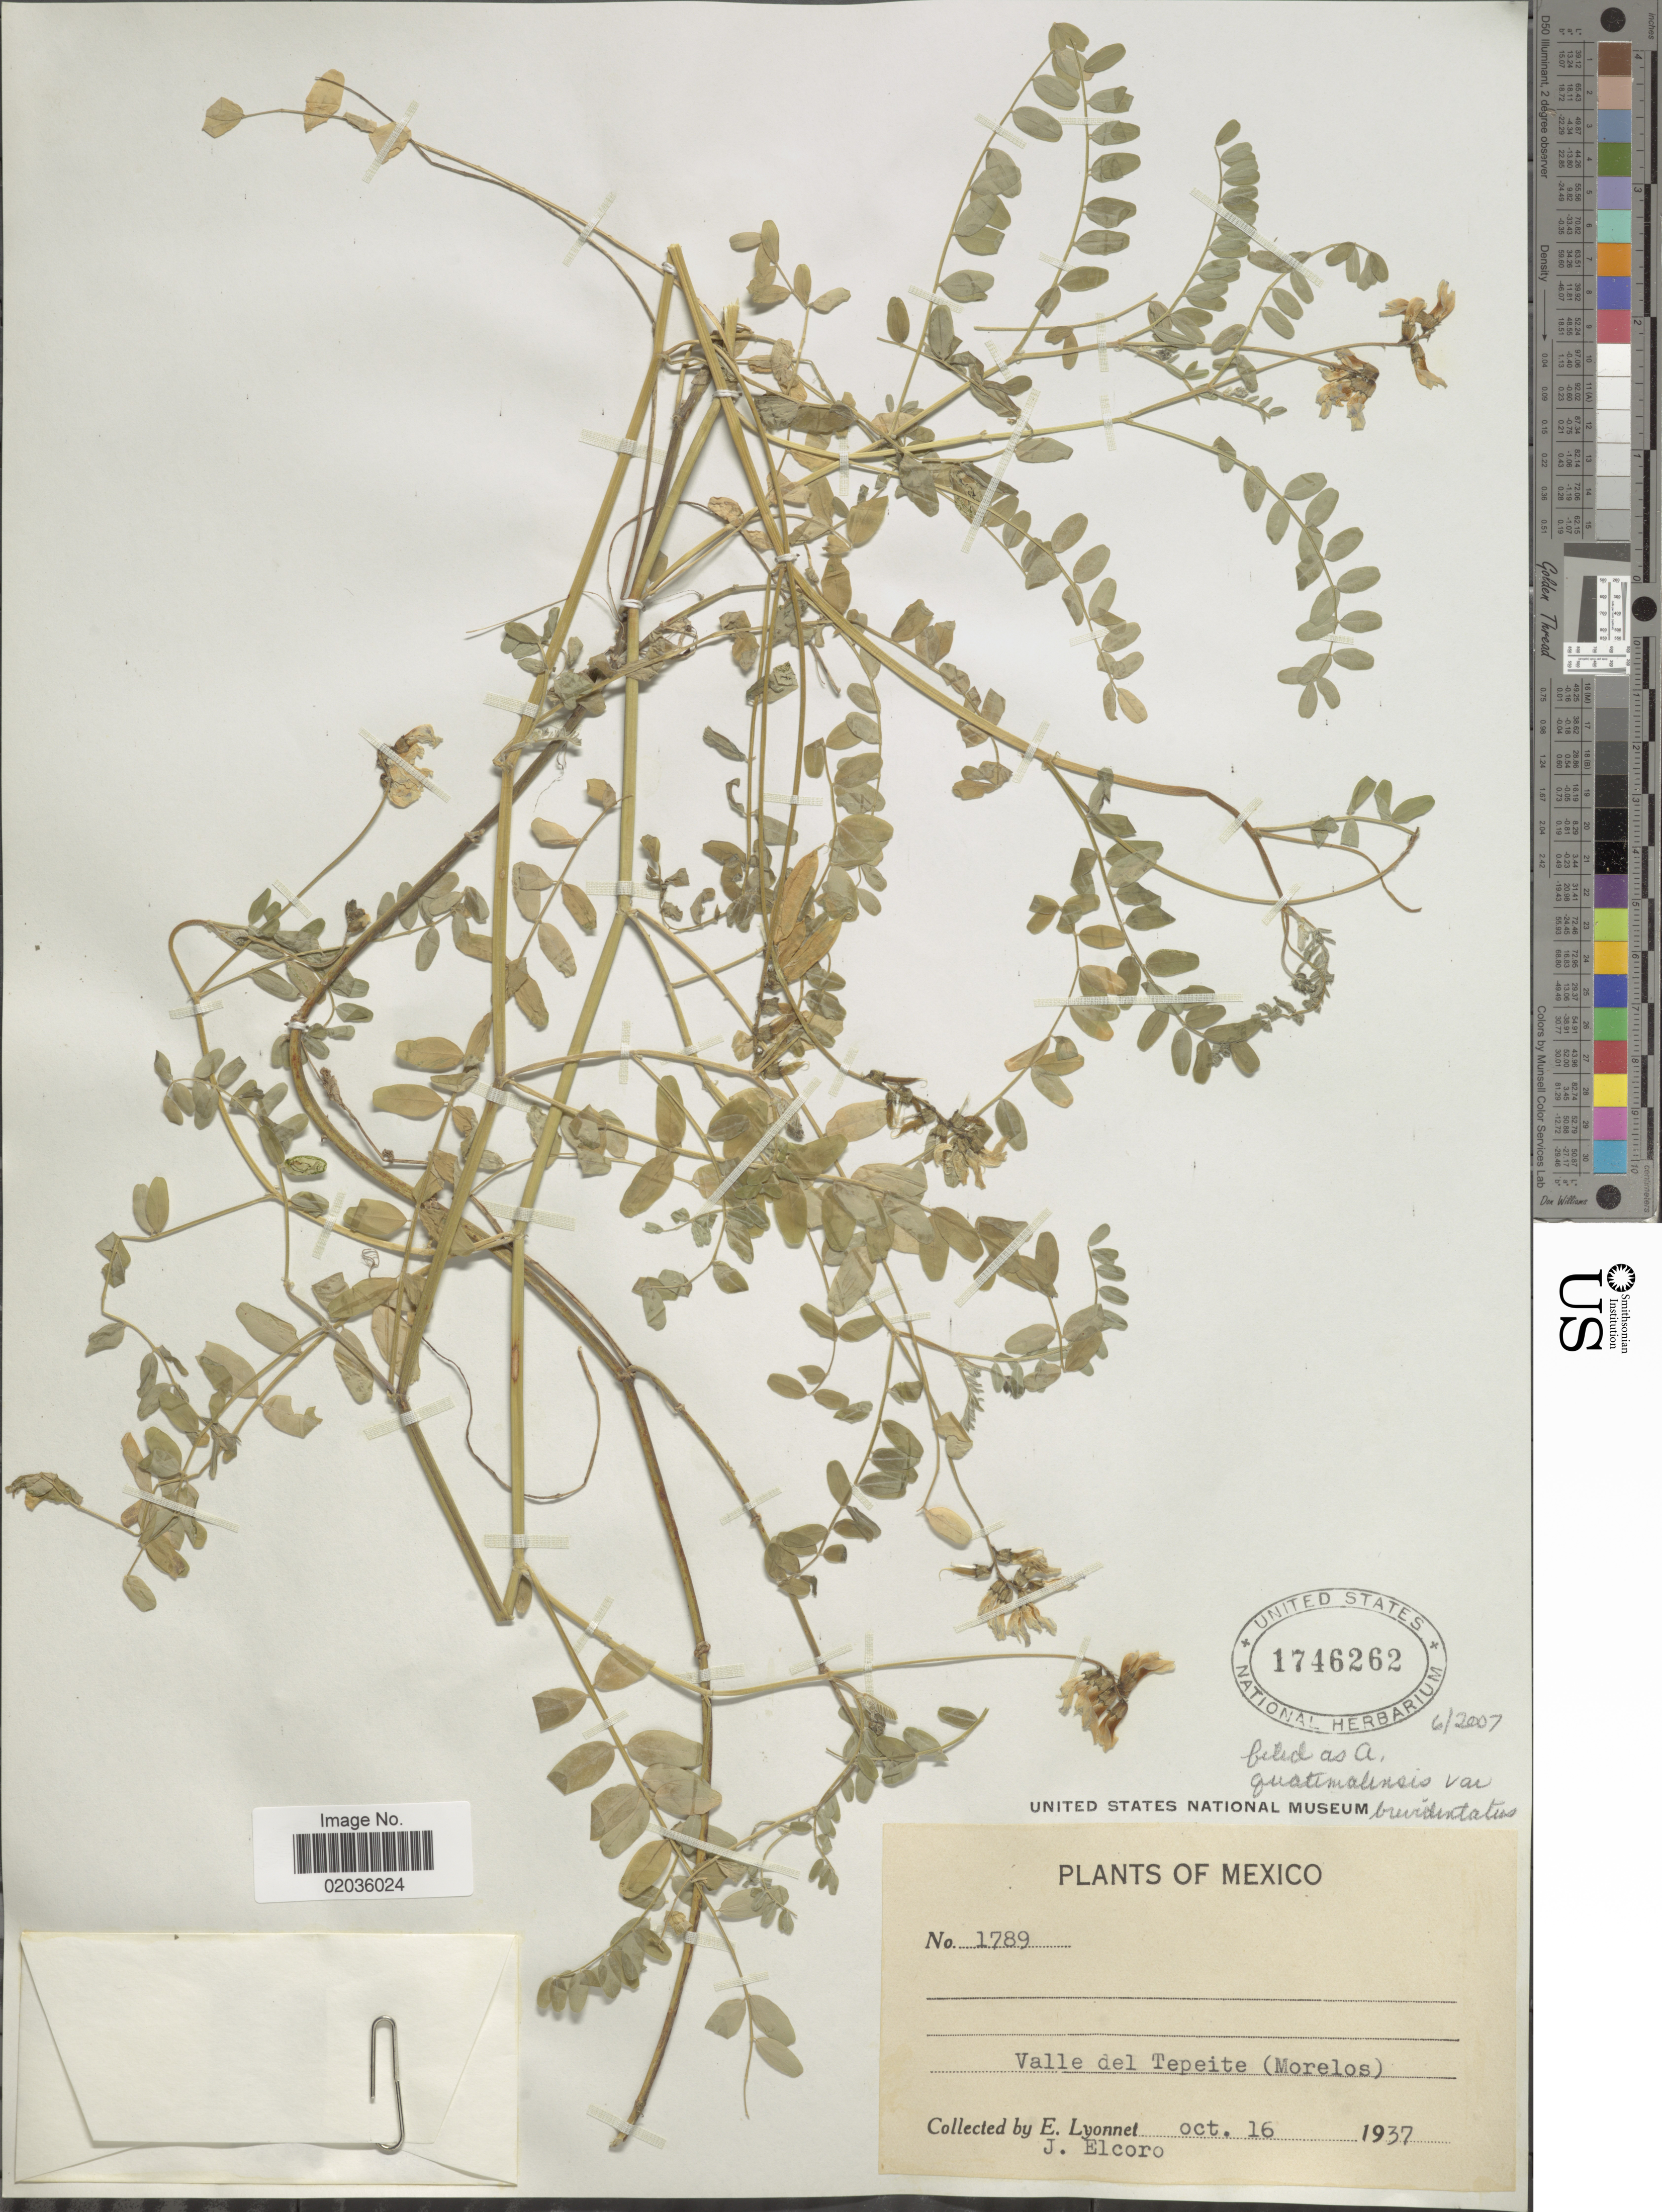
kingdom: Plantae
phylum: Tracheophyta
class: Magnoliopsida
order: Fabales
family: Fabaceae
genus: Astragalus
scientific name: Astragalus guatemalensis var. brevidentatus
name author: (Hemsl.) Barneby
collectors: E. Lyonnet & J. Elcoro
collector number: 1789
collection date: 1937-10-16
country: Mexico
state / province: Morelos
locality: Mexico, valle de Tepeite (Morelos).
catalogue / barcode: US 1746262